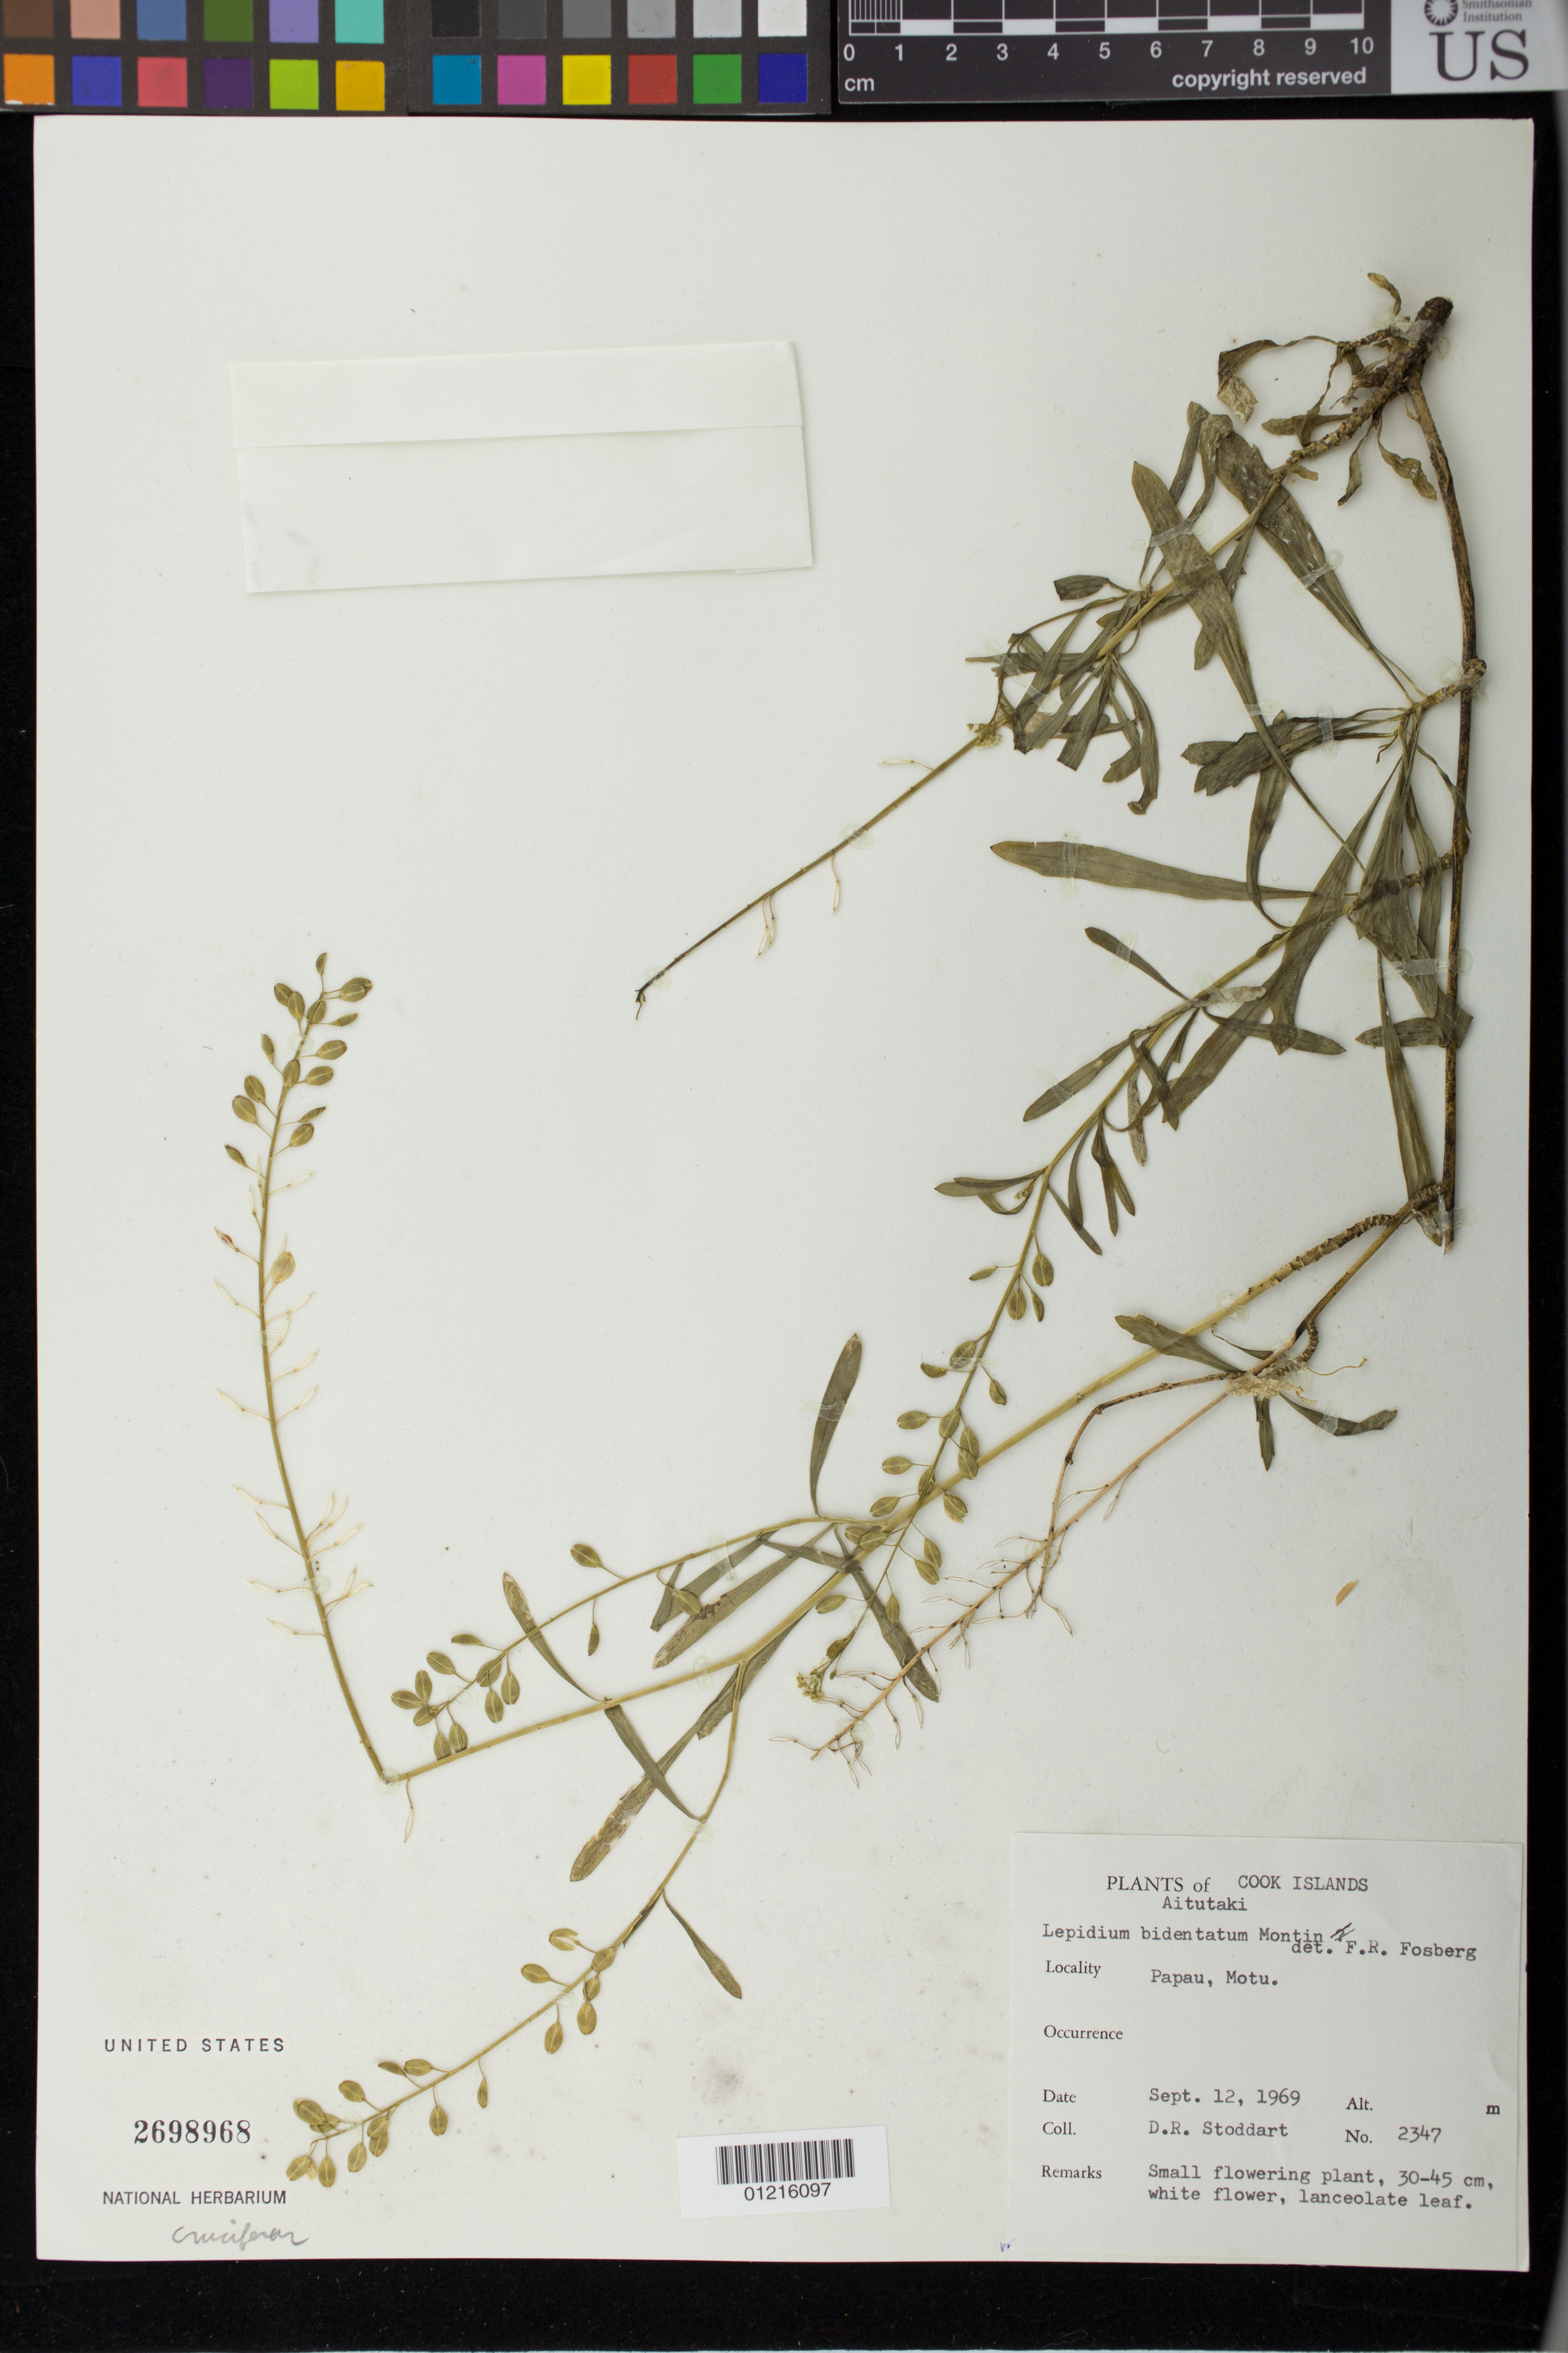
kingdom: Plantae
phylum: Tracheophyta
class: Magnoliopsida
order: Brassicales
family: Brassicaceae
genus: Lepidium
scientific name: Lepidium bidentatum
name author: Montin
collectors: D. R. Stoddart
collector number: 2347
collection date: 1969-09-12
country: Cook Islands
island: Aitutaki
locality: Papau, Motu.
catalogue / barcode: US 2698968